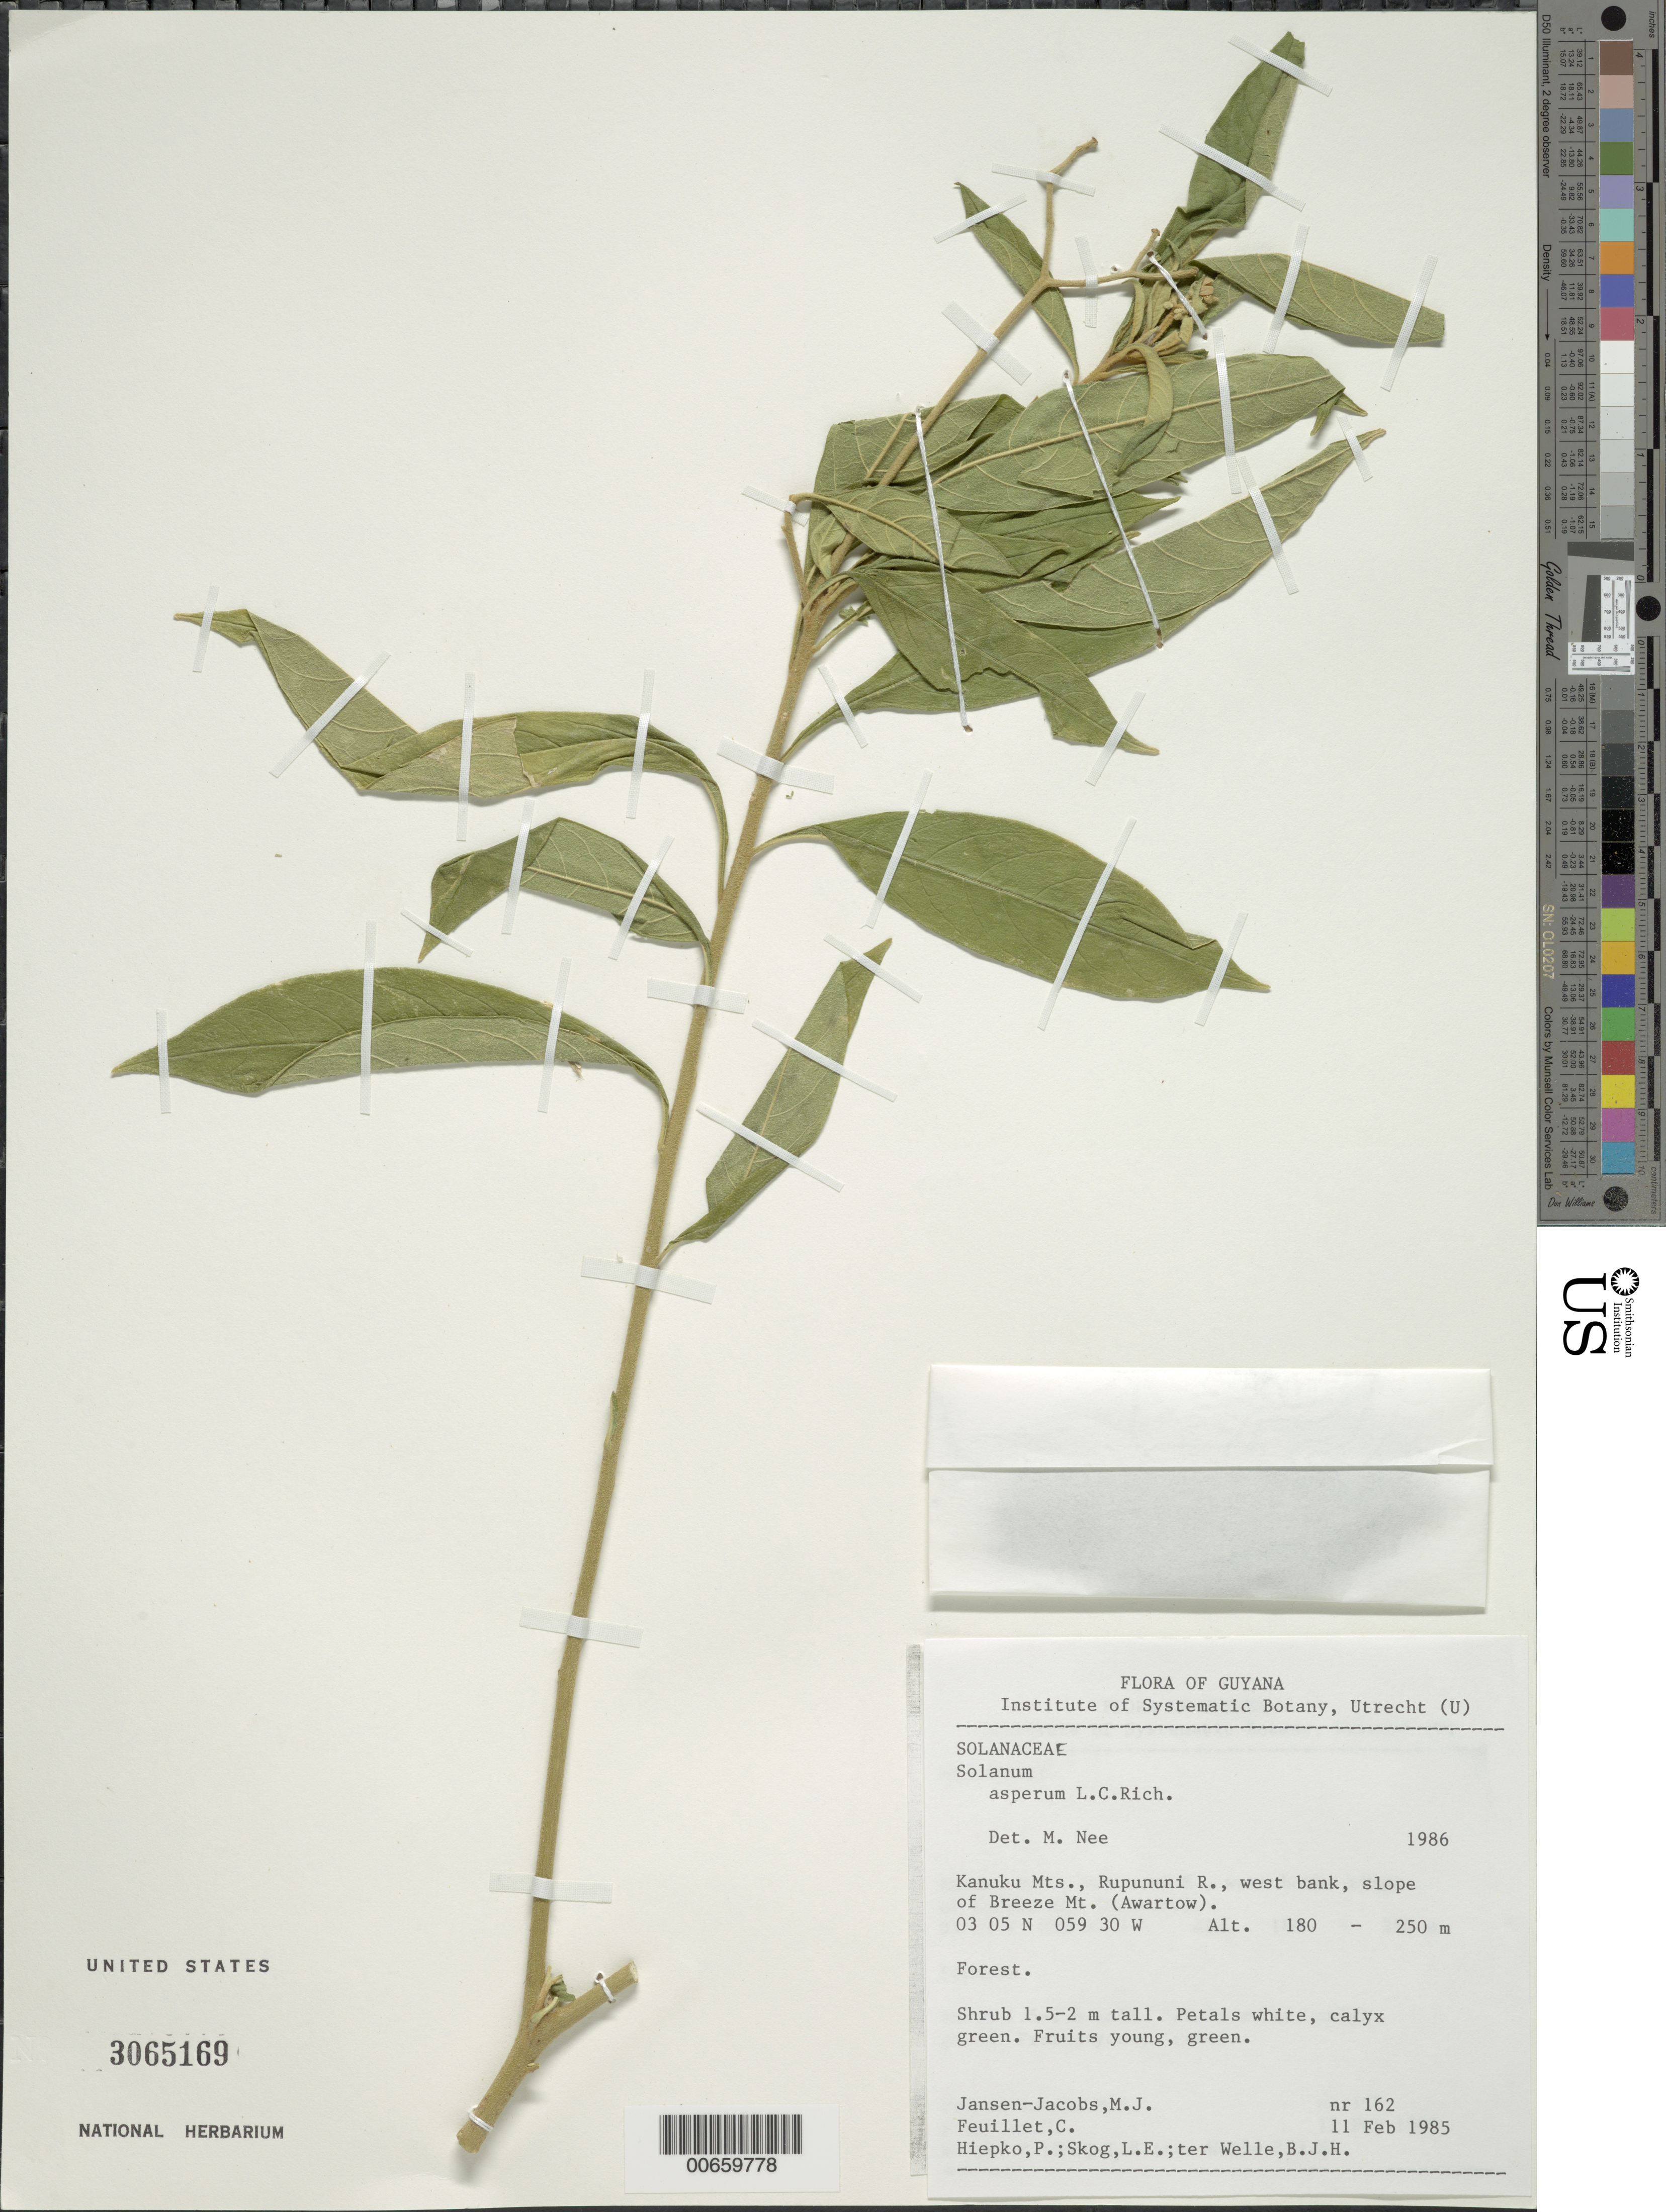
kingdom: Plantae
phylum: Tracheophyta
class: Magnoliopsida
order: Solanales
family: Solanaceae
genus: Solanum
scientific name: Solanum asperum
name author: Rich.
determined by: Nee, Michael H.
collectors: M. J. Jansen-Jacobs, C. Welle, C. Feuillet, P. H. Hiepko & L. E. Skog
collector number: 162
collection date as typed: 2 Feb 1985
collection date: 1985-02-02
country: Guyana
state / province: U. Takutu-U. Essequibo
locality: Kanuku Mts., Rupununi R., west bank, slope of Breeze mt. (Awartow)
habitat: forest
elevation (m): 180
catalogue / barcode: US 3065169